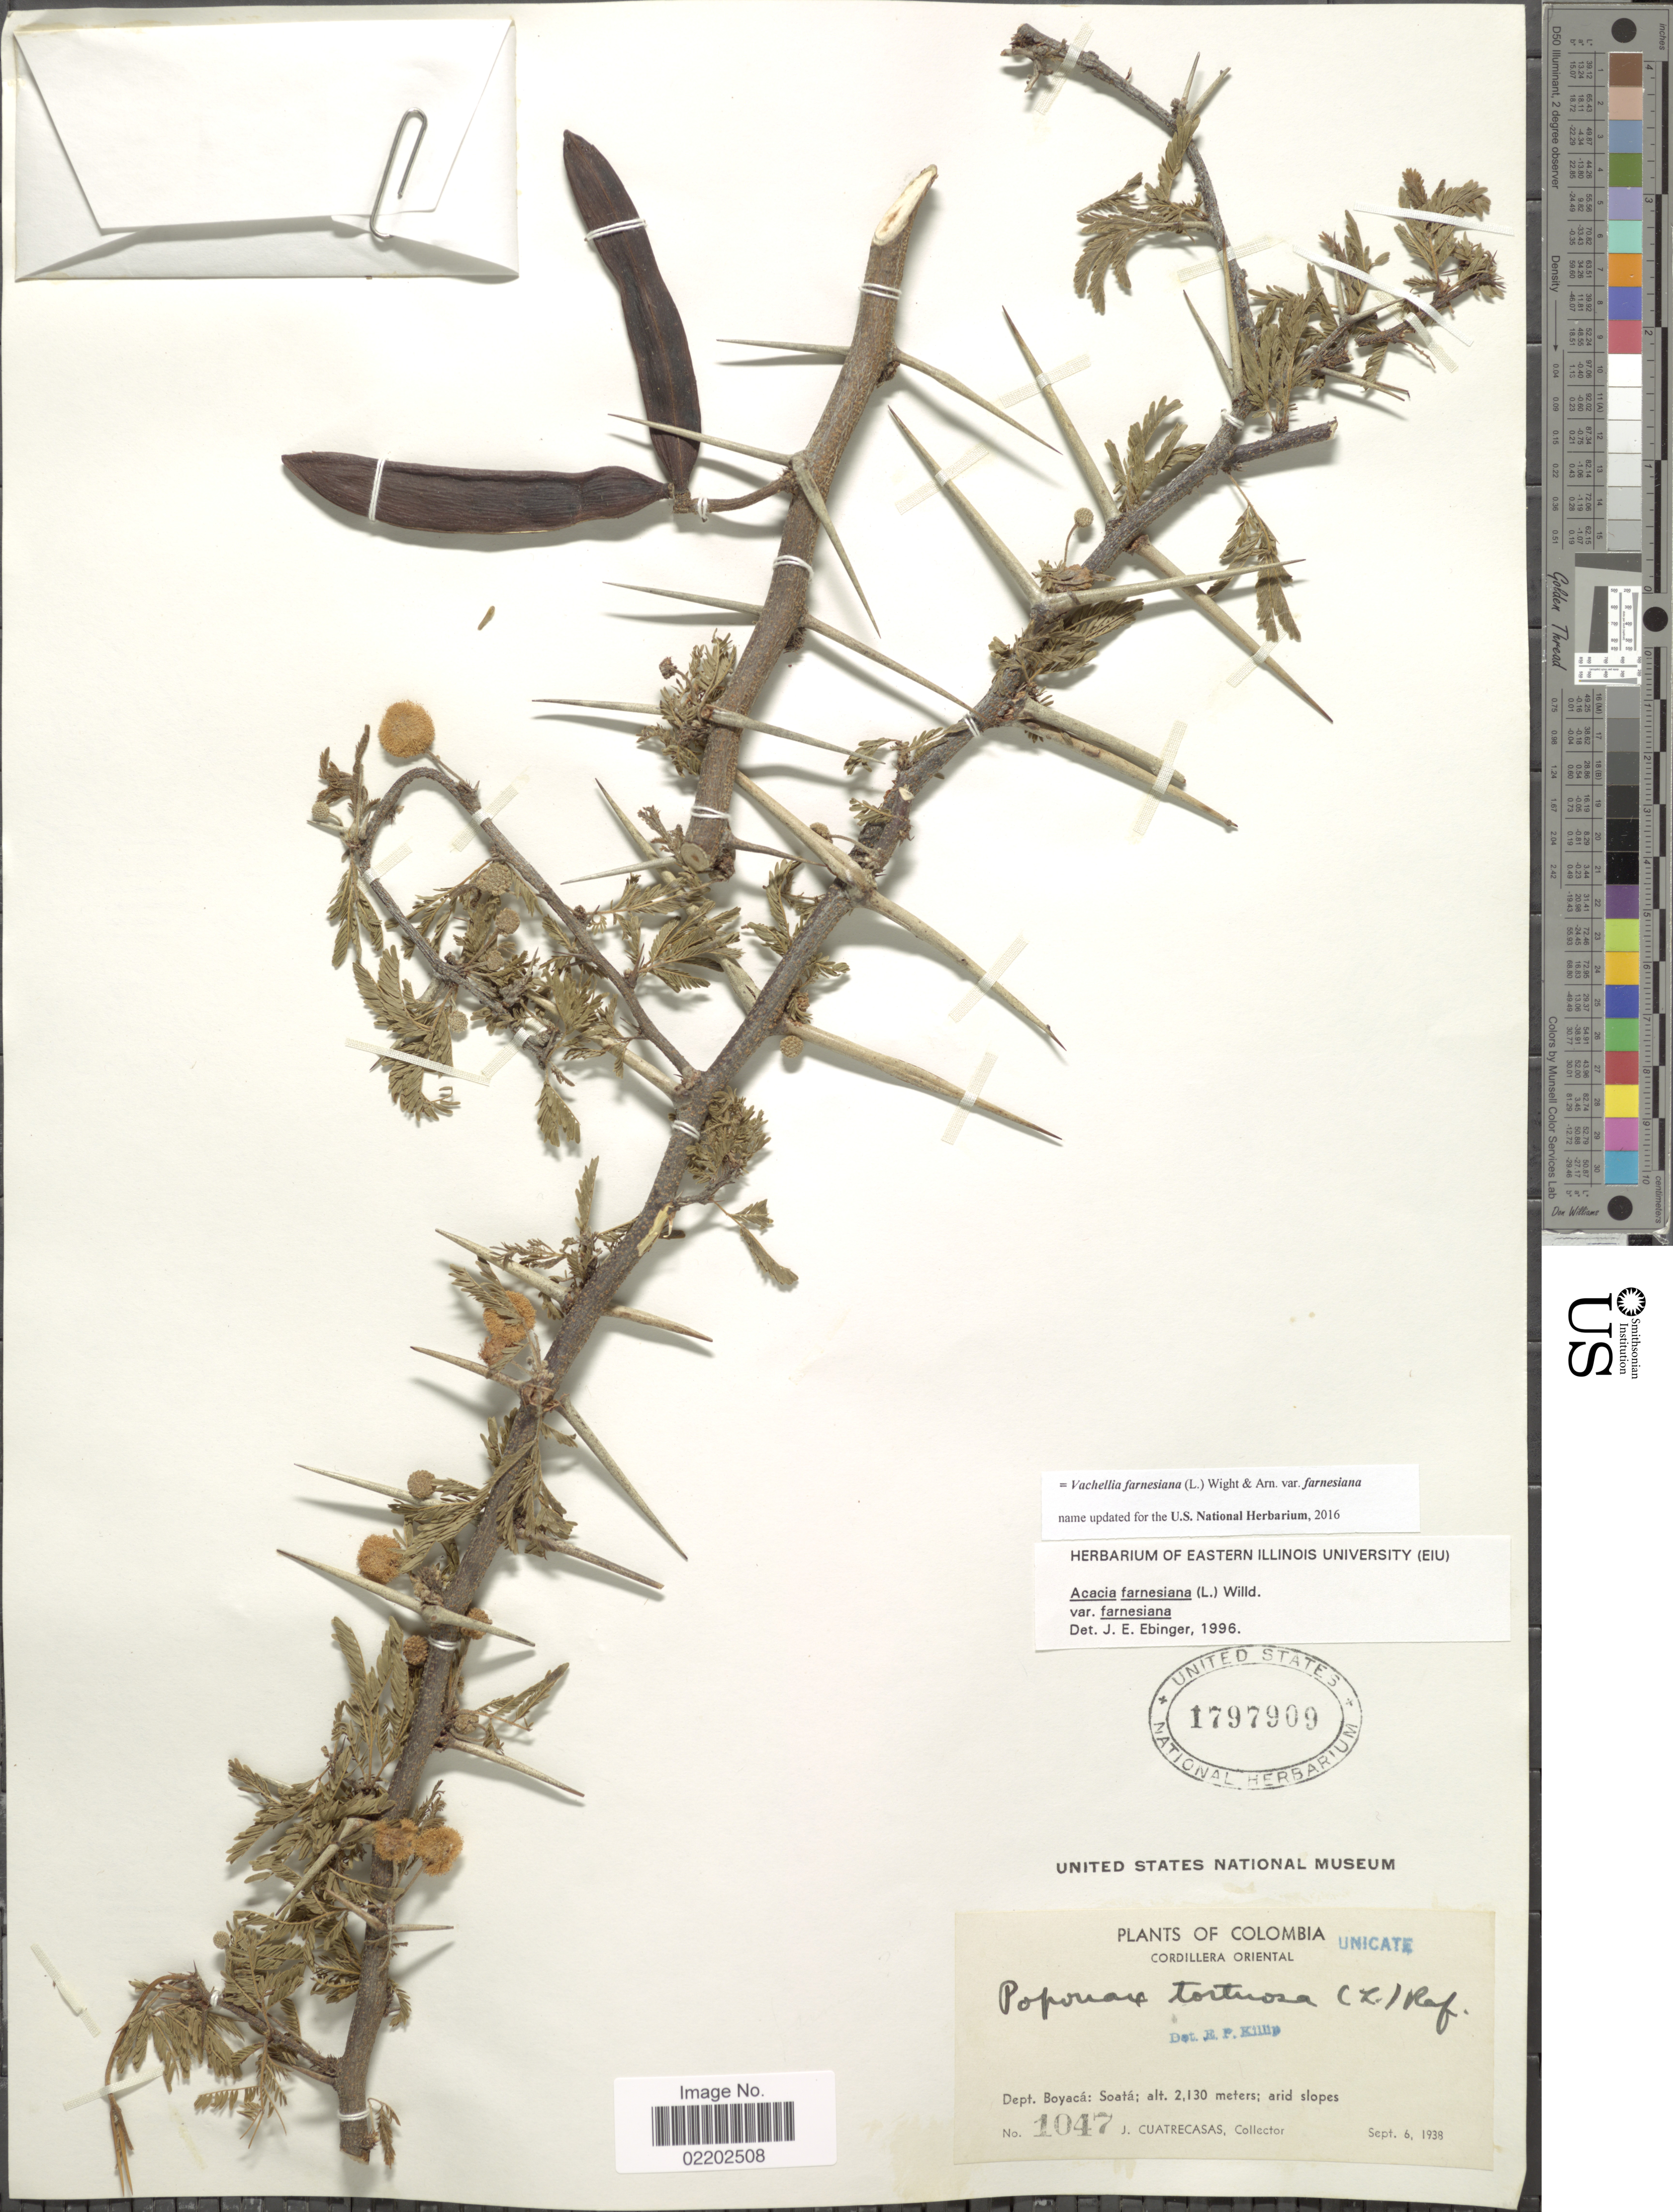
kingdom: Plantae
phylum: Tracheophyta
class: Magnoliopsida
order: Fabales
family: Fabaceae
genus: Vachellia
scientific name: Vachellia farnesiana var. farnesiana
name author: (L.) Wight & Arn.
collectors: J. Cuatrecasas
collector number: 1047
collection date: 1938-09-06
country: Colombia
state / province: Boyacá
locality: Cordillera Oriental, Soatá; arid slopes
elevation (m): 2130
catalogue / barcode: US 1797909